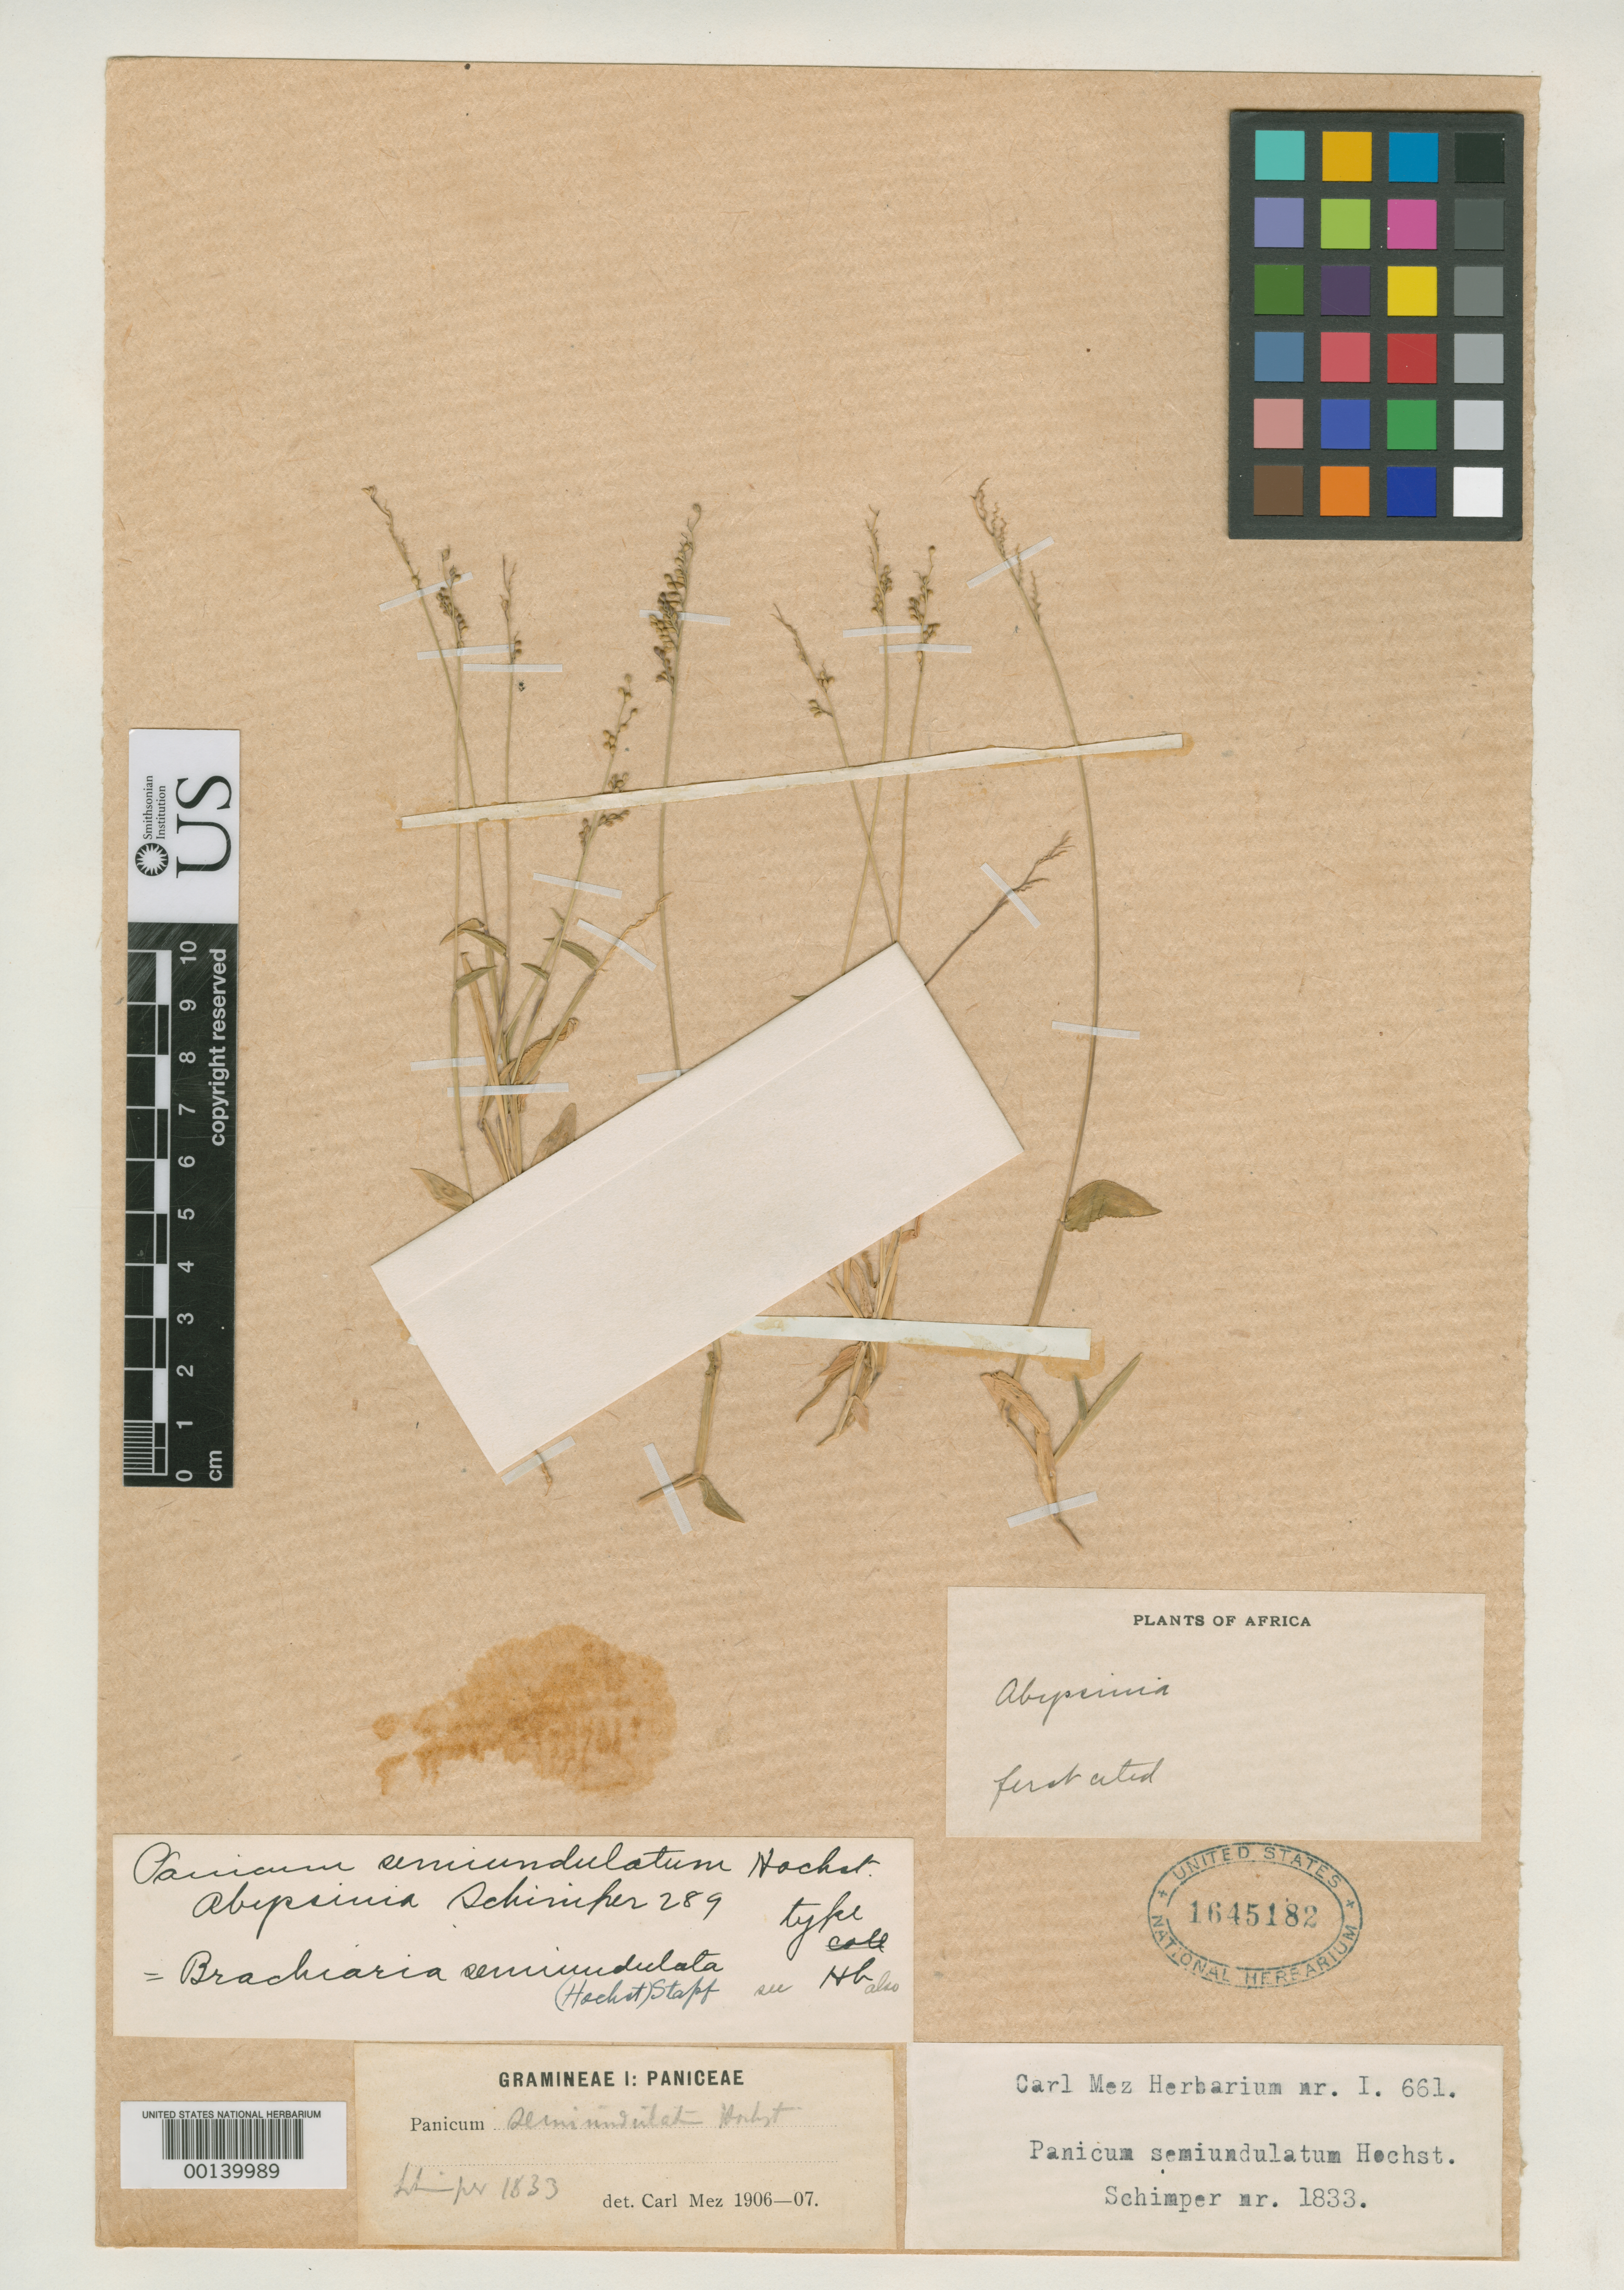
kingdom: Plantae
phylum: Tracheophyta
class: Liliopsida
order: Poales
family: Poaceae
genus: Panicum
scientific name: Panicum semiundulatum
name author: Hochst. ex A. Rich.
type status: Type Fragment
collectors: G. W. Schimper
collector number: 289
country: Ethiopia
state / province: Tigray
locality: Adwa (Adoua).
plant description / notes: This sheet apparently mounted with 2 syntypes, Schimper 1833 & Schimper 289 (fragmentary in pocket)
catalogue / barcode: US 1645182